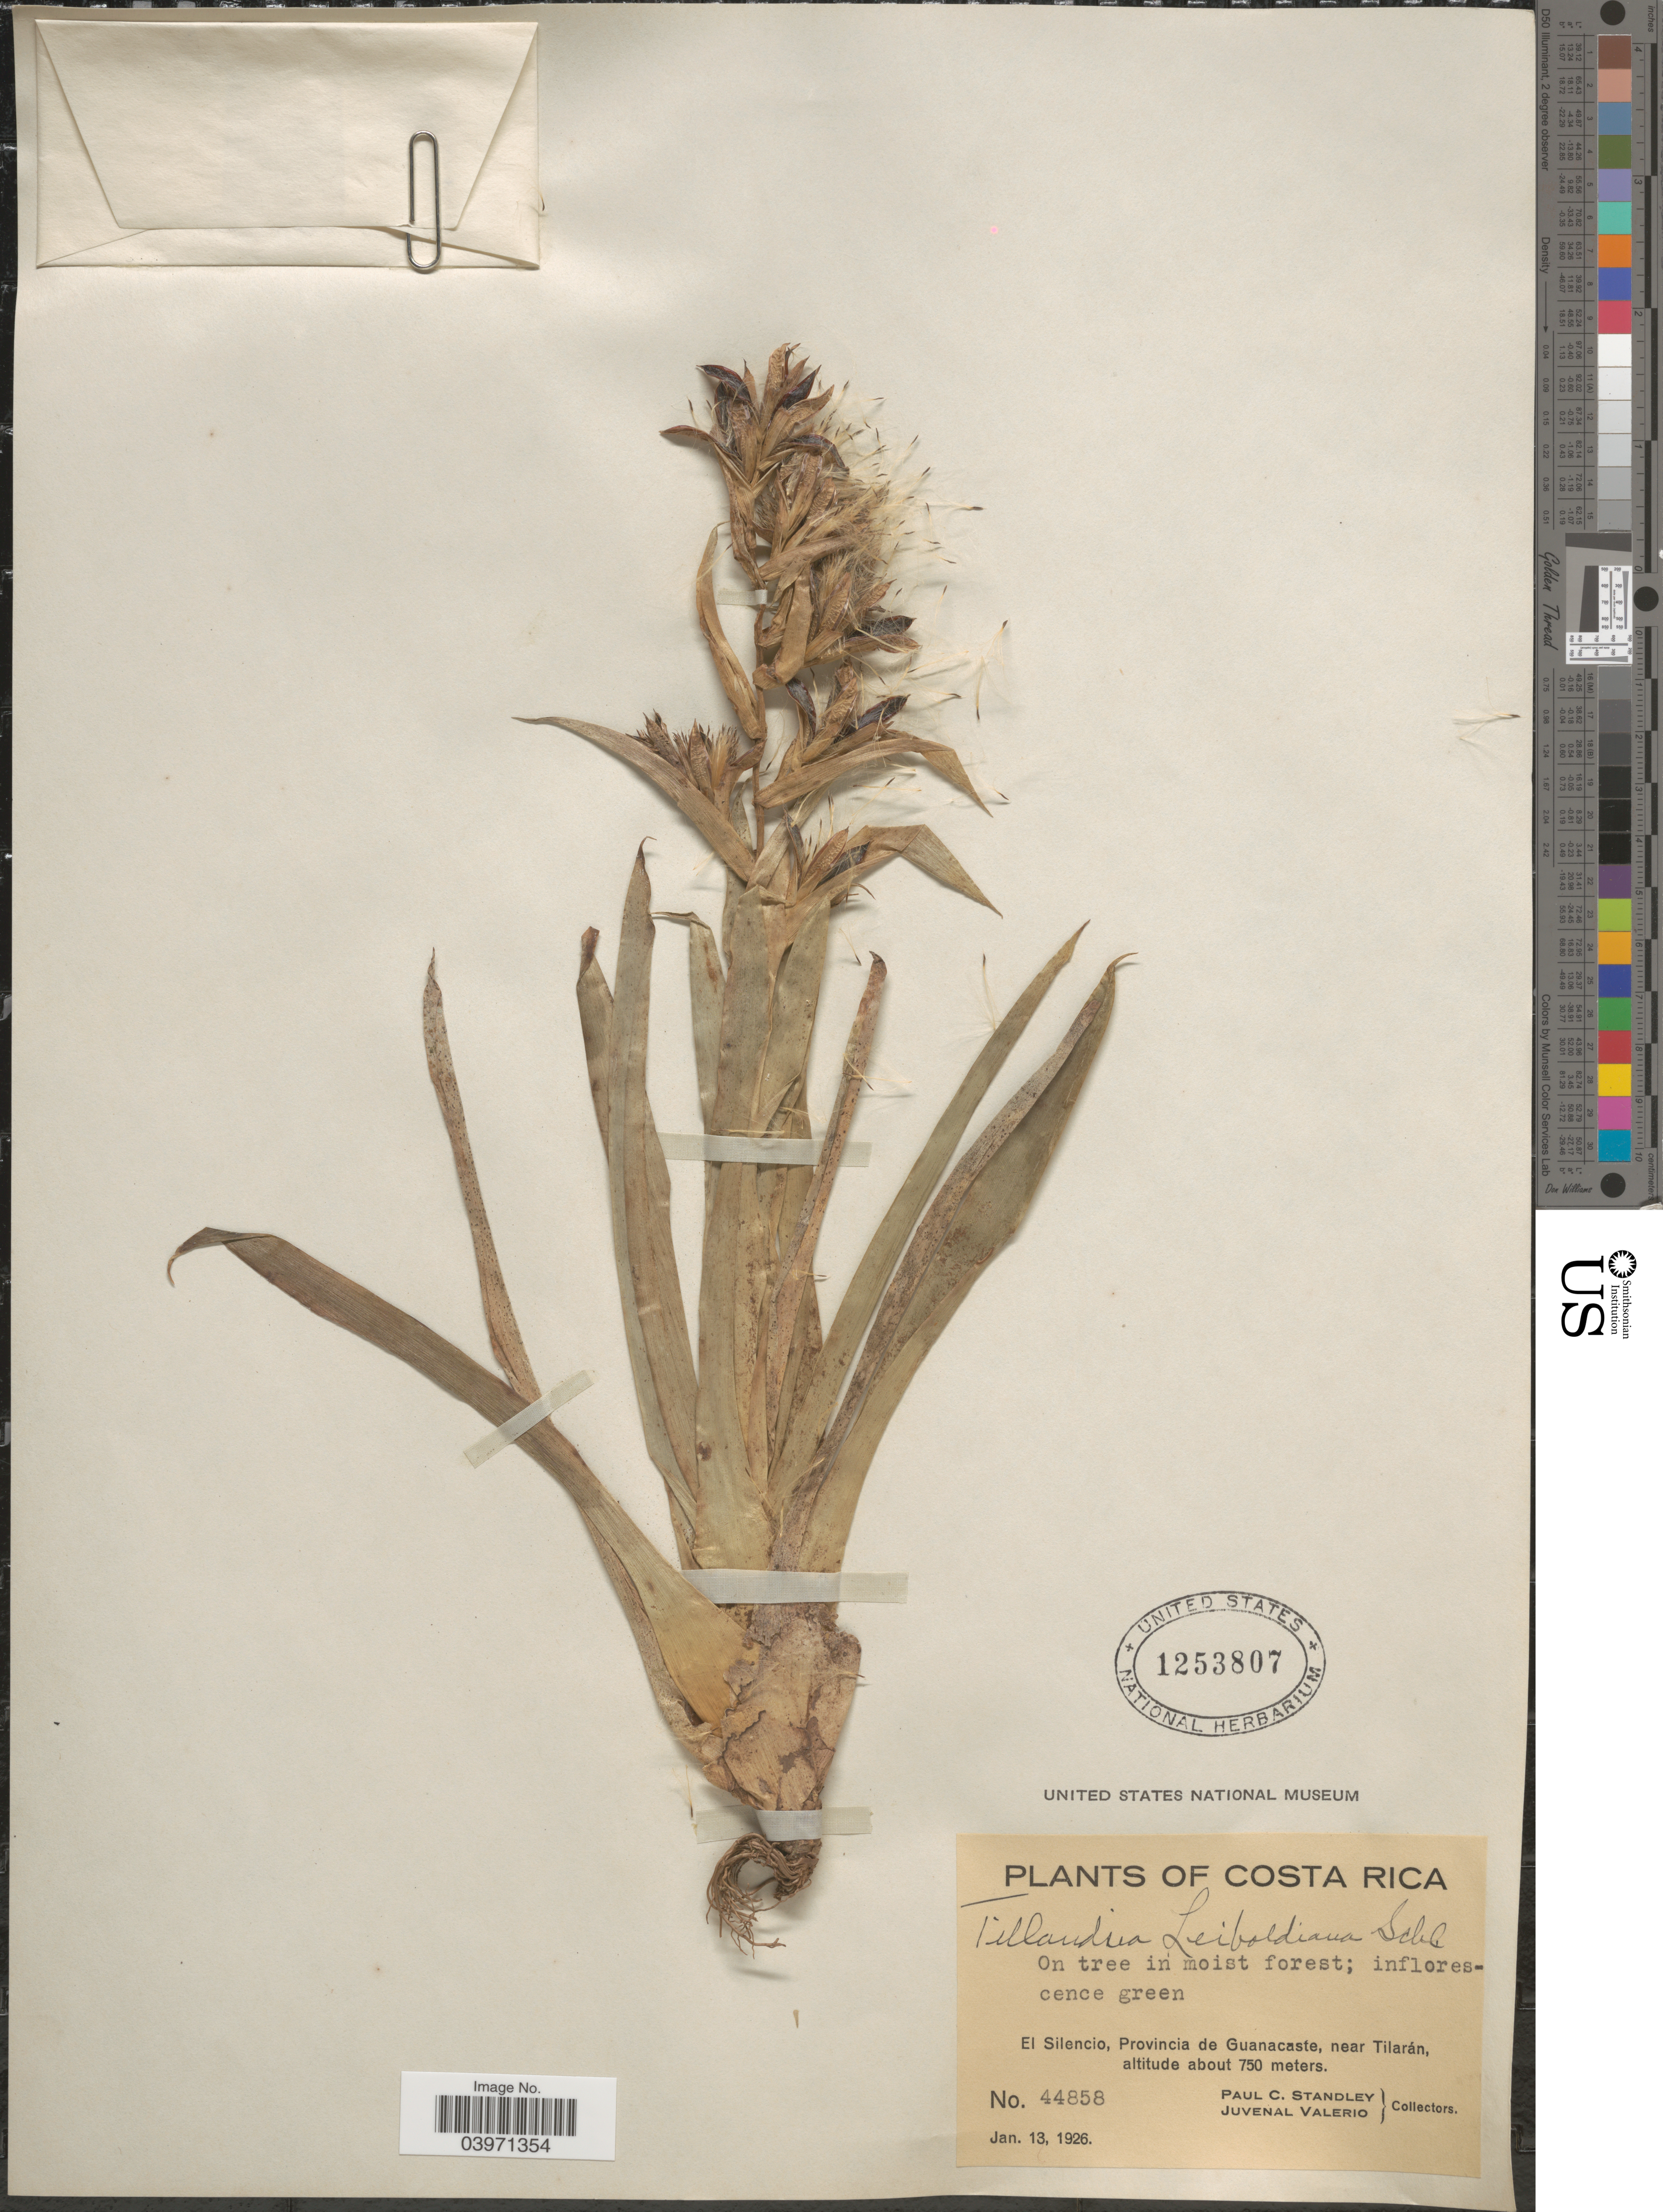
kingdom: Plantae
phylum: Tracheophyta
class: Liliopsida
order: Poales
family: Bromeliaceae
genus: Tillandsia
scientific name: Tillandsia leiboldiana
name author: Schltdl.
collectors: P. C. Standley & J. Valerio R.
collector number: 44858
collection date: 1926-01-13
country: Costa Rica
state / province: Guanacaste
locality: El Silencio, near Tilarán.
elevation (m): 750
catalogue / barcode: US 1253807